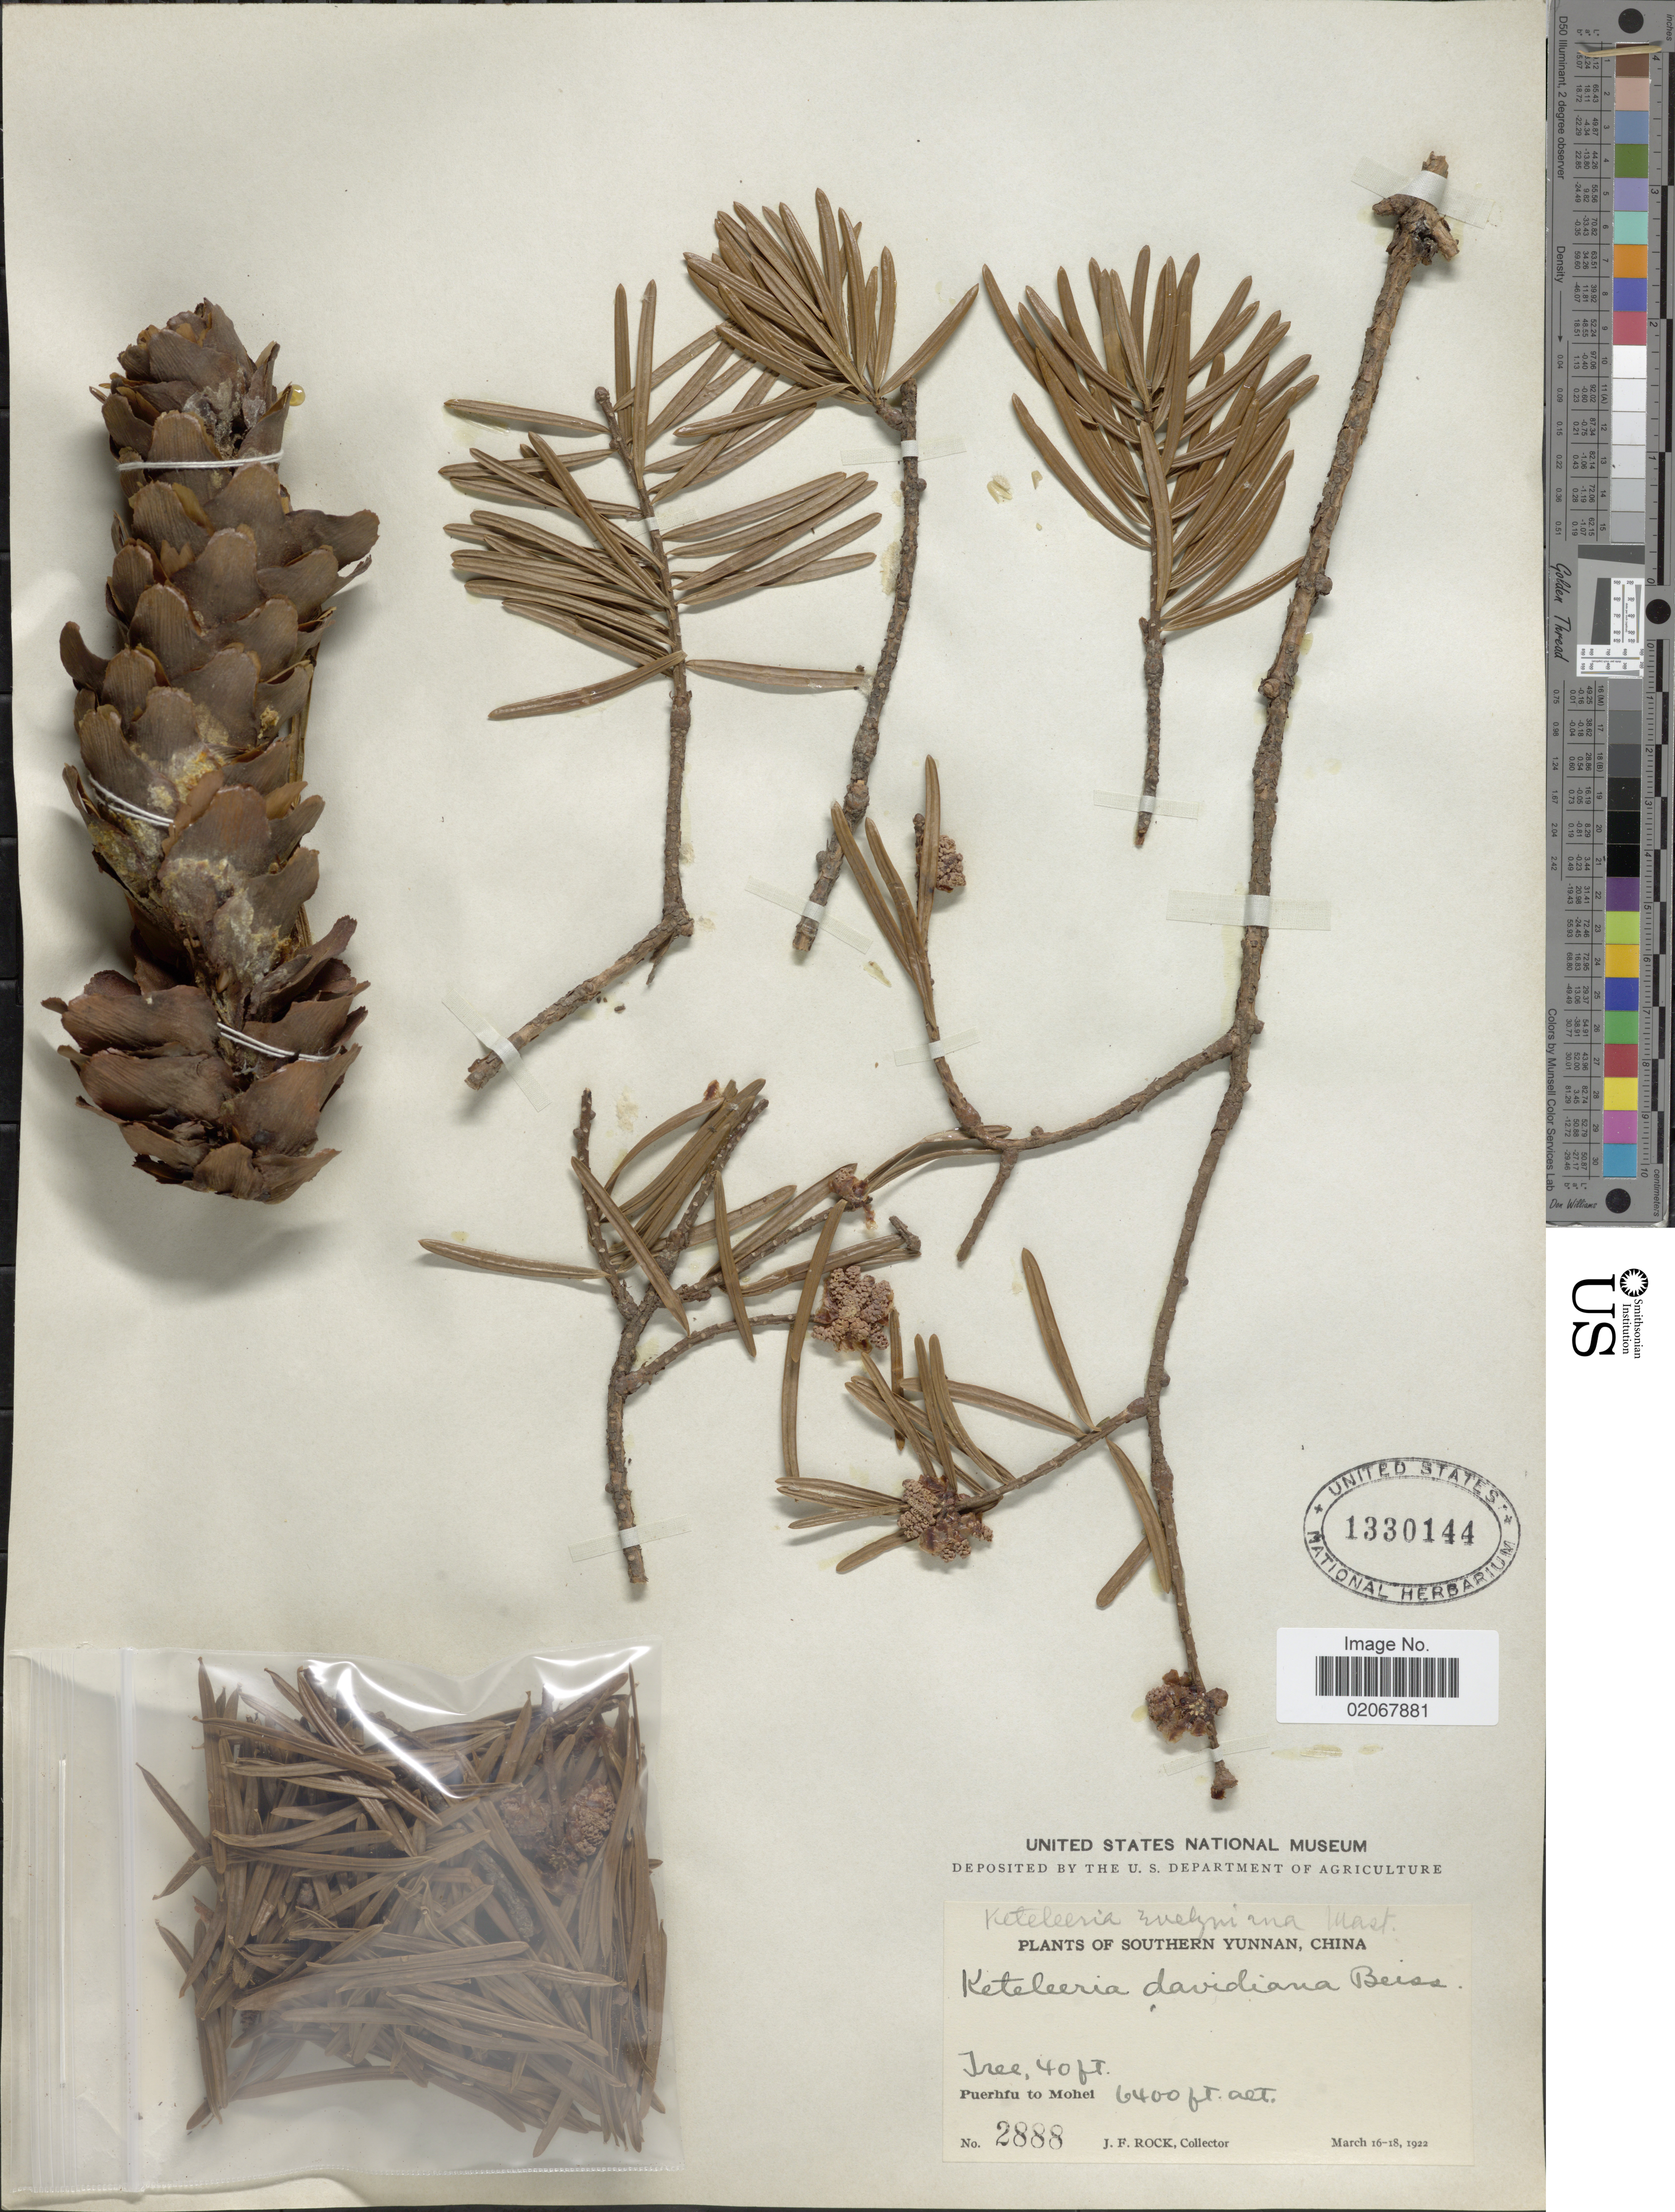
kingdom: Plantae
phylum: Tracheophyta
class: Pinopsida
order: Pinales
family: Pinaceae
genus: Keteleeria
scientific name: Keteleeria evelyniana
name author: Mast.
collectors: J. Rock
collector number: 2888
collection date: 1922-03-16/1922-03-18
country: China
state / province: Yunnan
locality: Southern Yunnan, Puerfhu to Mohei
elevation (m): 1951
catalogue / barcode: US 1330144